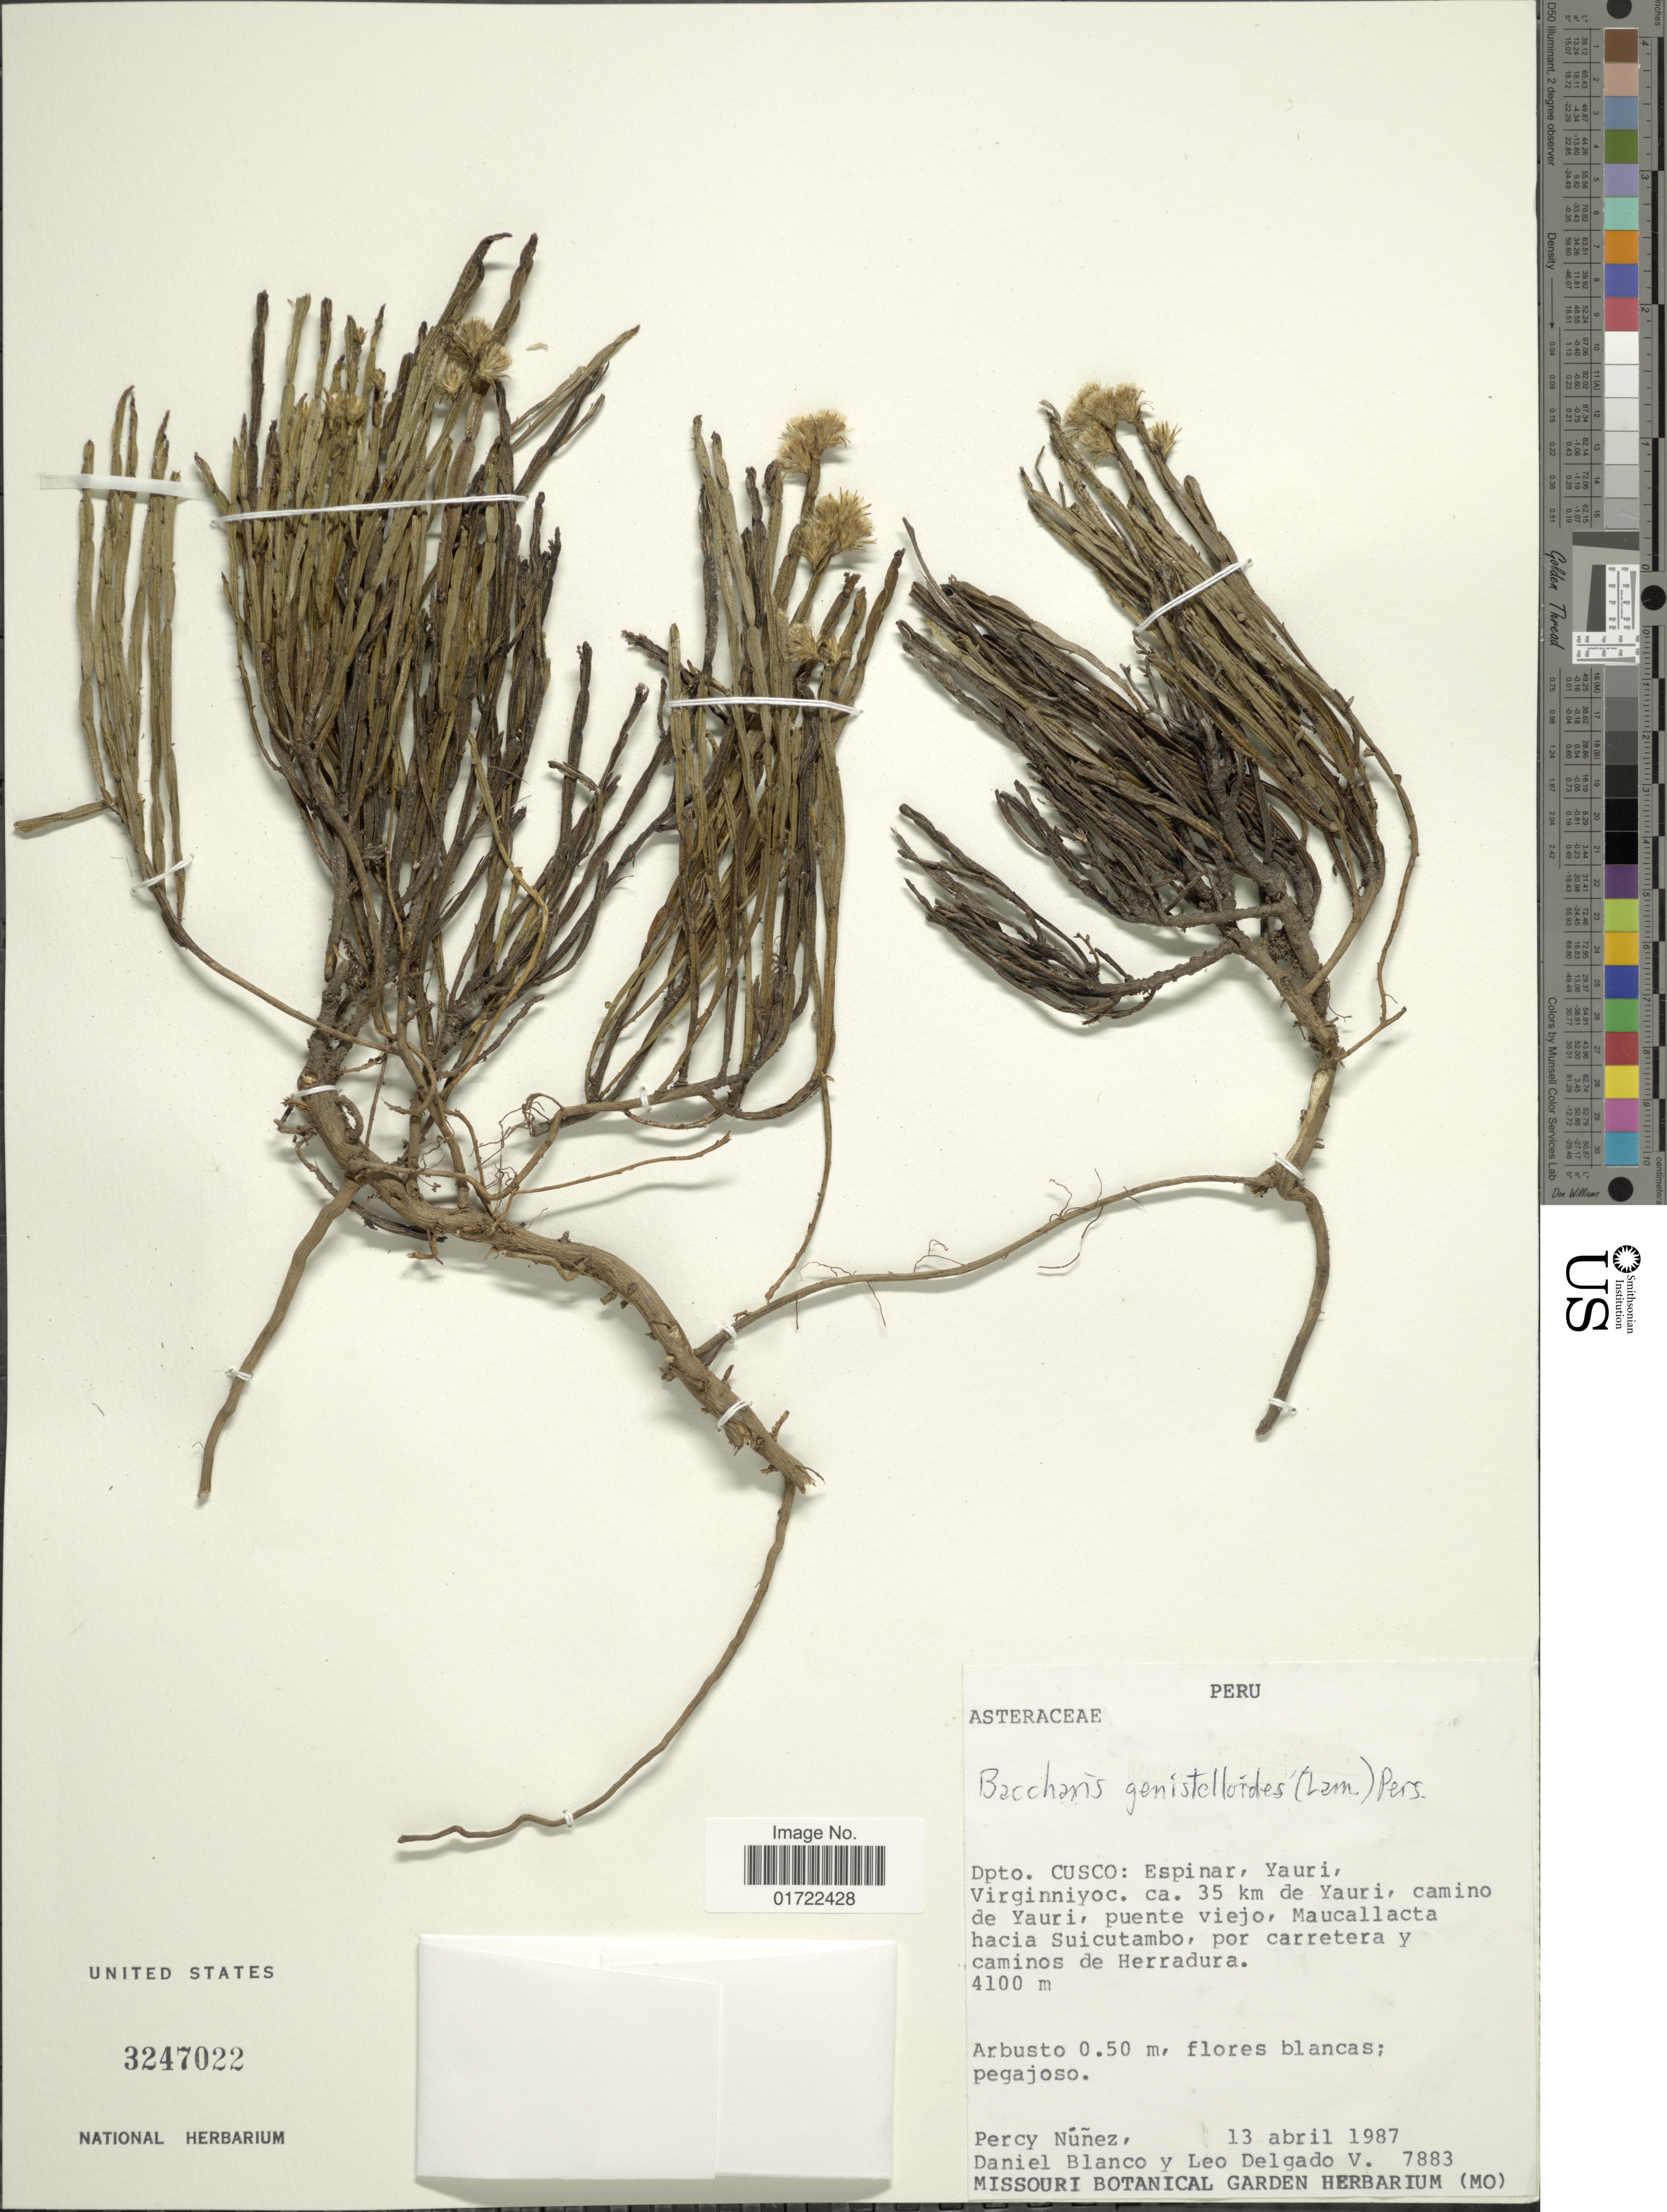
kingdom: Plantae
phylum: Tracheophyta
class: Magnoliopsida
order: Asterales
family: Asteraceae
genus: Baccharis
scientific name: Baccharis genistelloides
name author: (Lam.) Pers.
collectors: P. Nuñez V., D. Blanco & L. Delgado V.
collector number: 7883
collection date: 1987-04-13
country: Peru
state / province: Cusco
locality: Espinar, Yauri, Virginniyoc. ca. 35 km de Yauri, camino de Yauri, puente viejo, Maucallacta hacia Suicutambo, por carretera y caminos de Herradura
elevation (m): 4100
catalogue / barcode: US 3247022